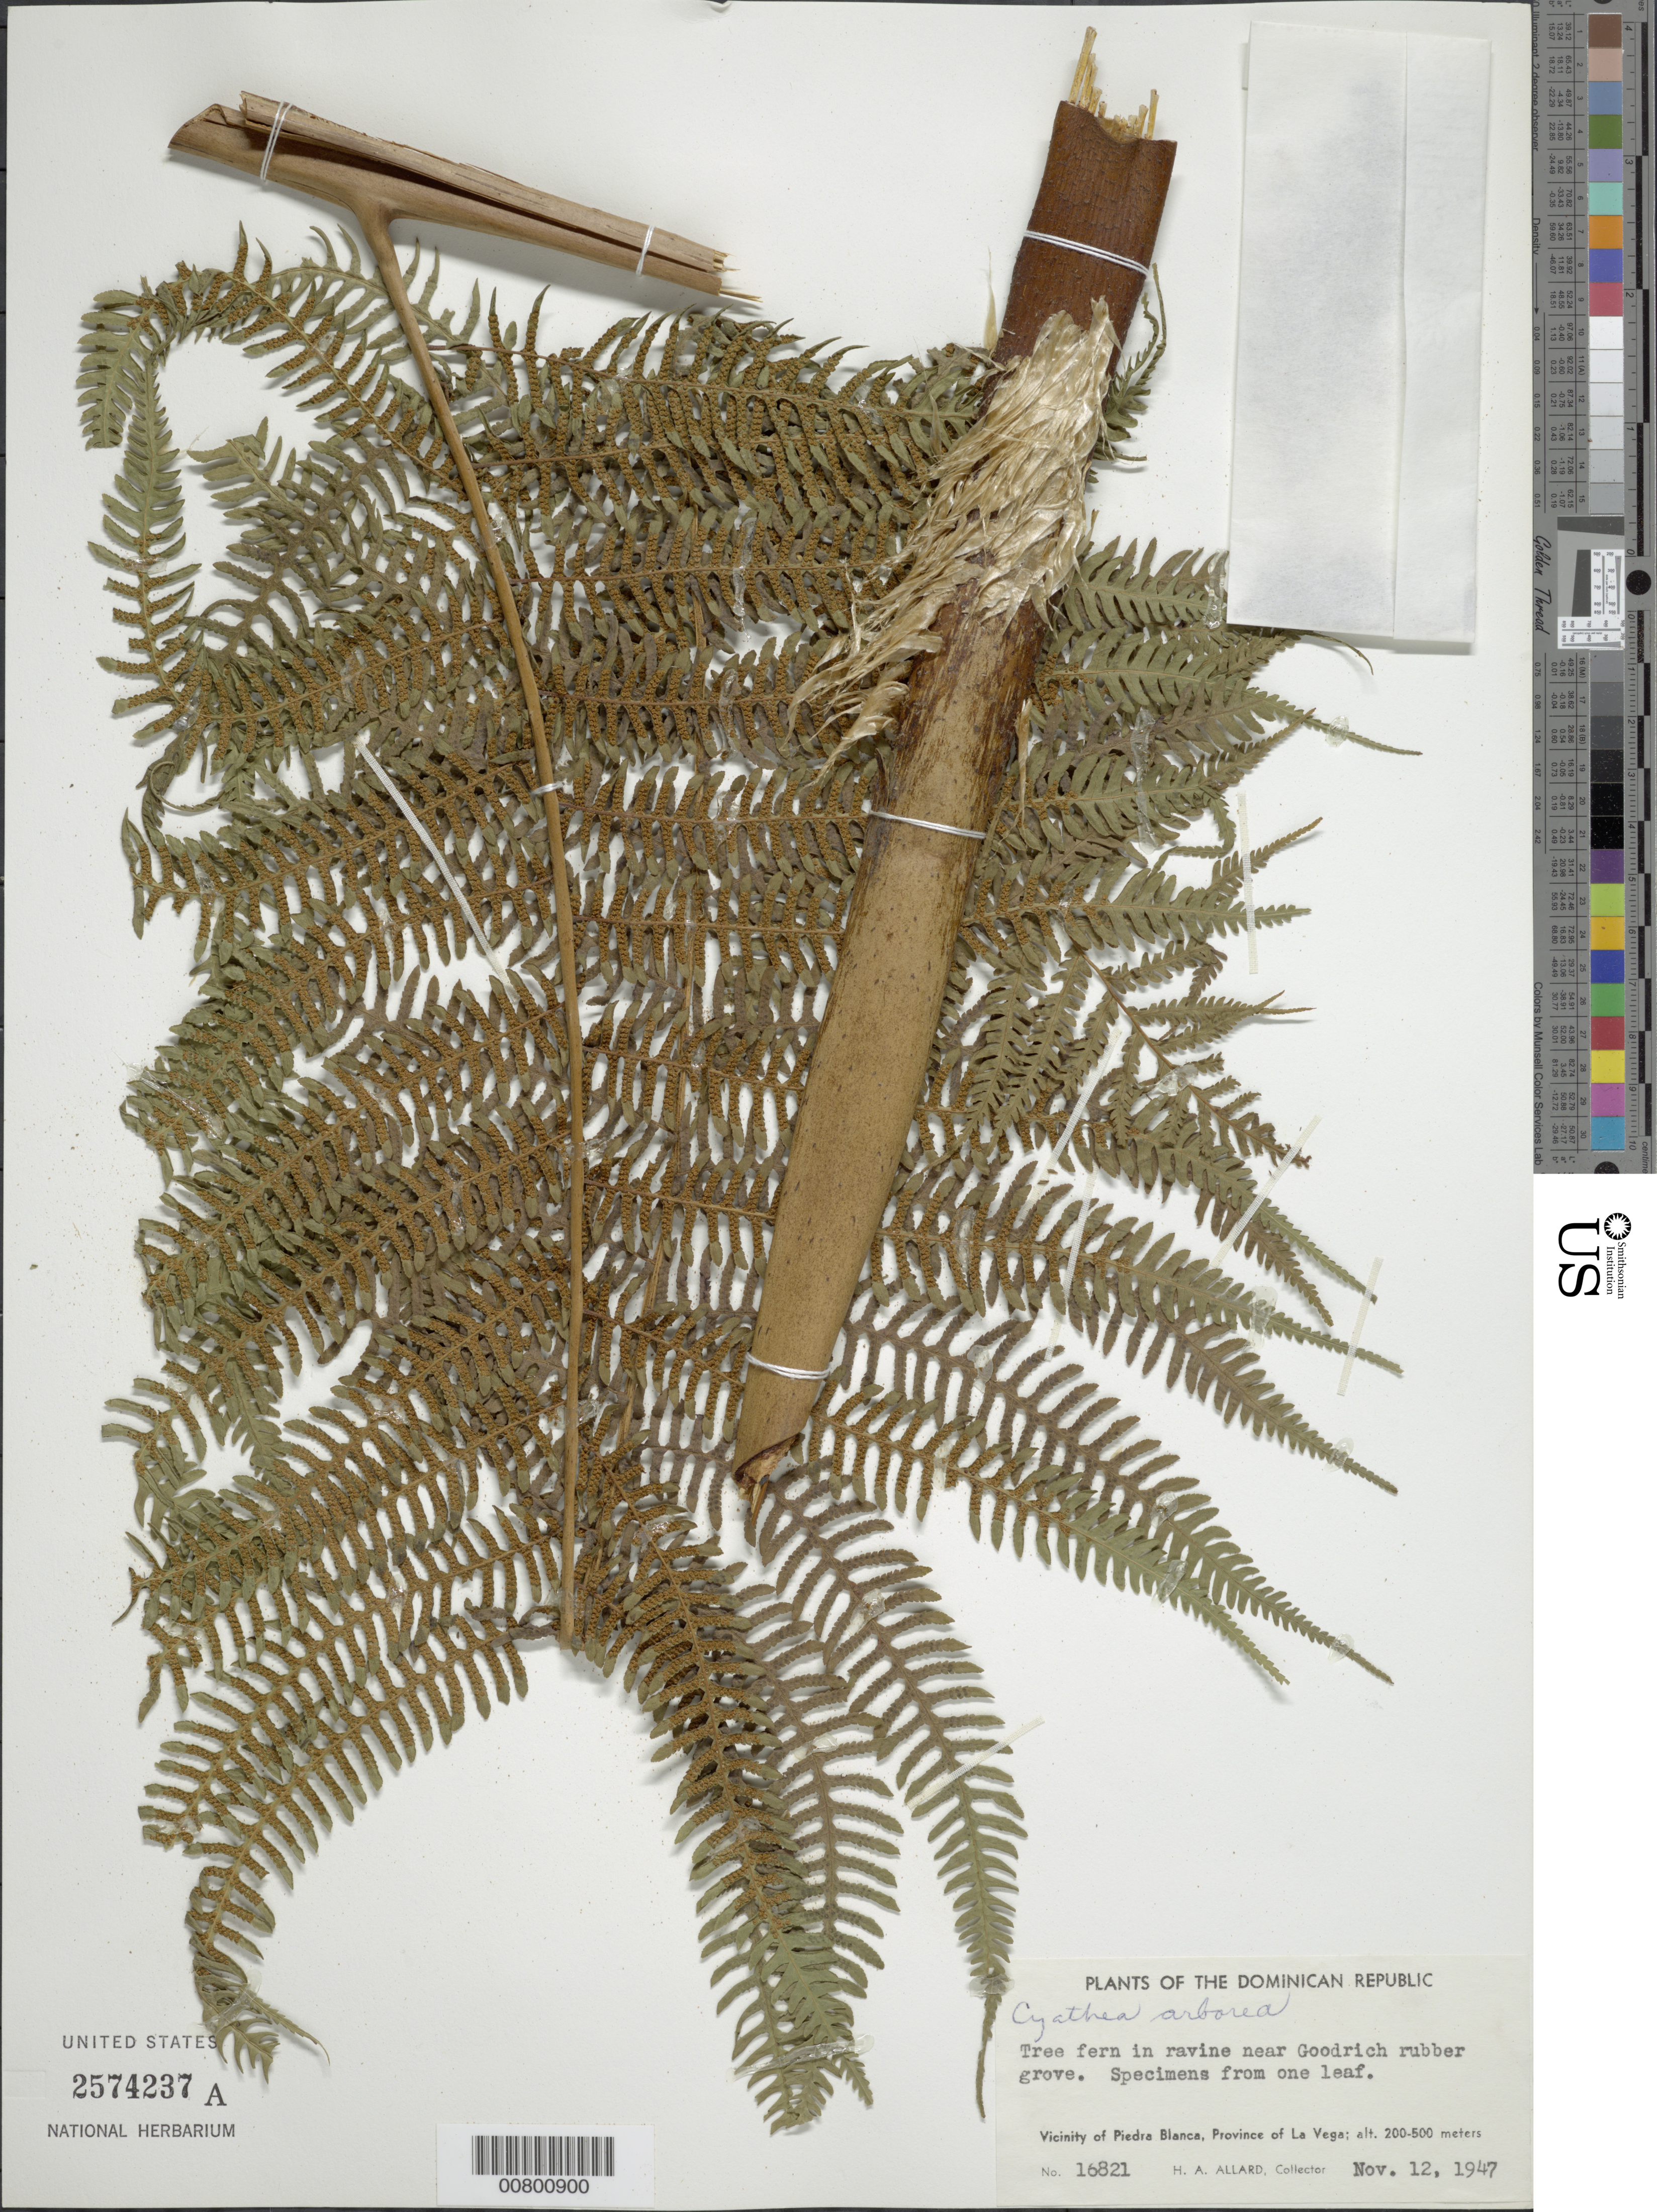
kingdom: Plantae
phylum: Tracheophyta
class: Polypodiopsida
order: Cyatheales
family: Cyatheaceae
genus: Cyathea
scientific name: Cyathea arborea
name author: (L.) Sm.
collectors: H. A. Allard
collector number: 16821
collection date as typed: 12 Nov 1947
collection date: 1947-11-12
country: Dominican Republic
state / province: La Vega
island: Hispaniola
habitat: In ravine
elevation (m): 200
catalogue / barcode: US 2574237A